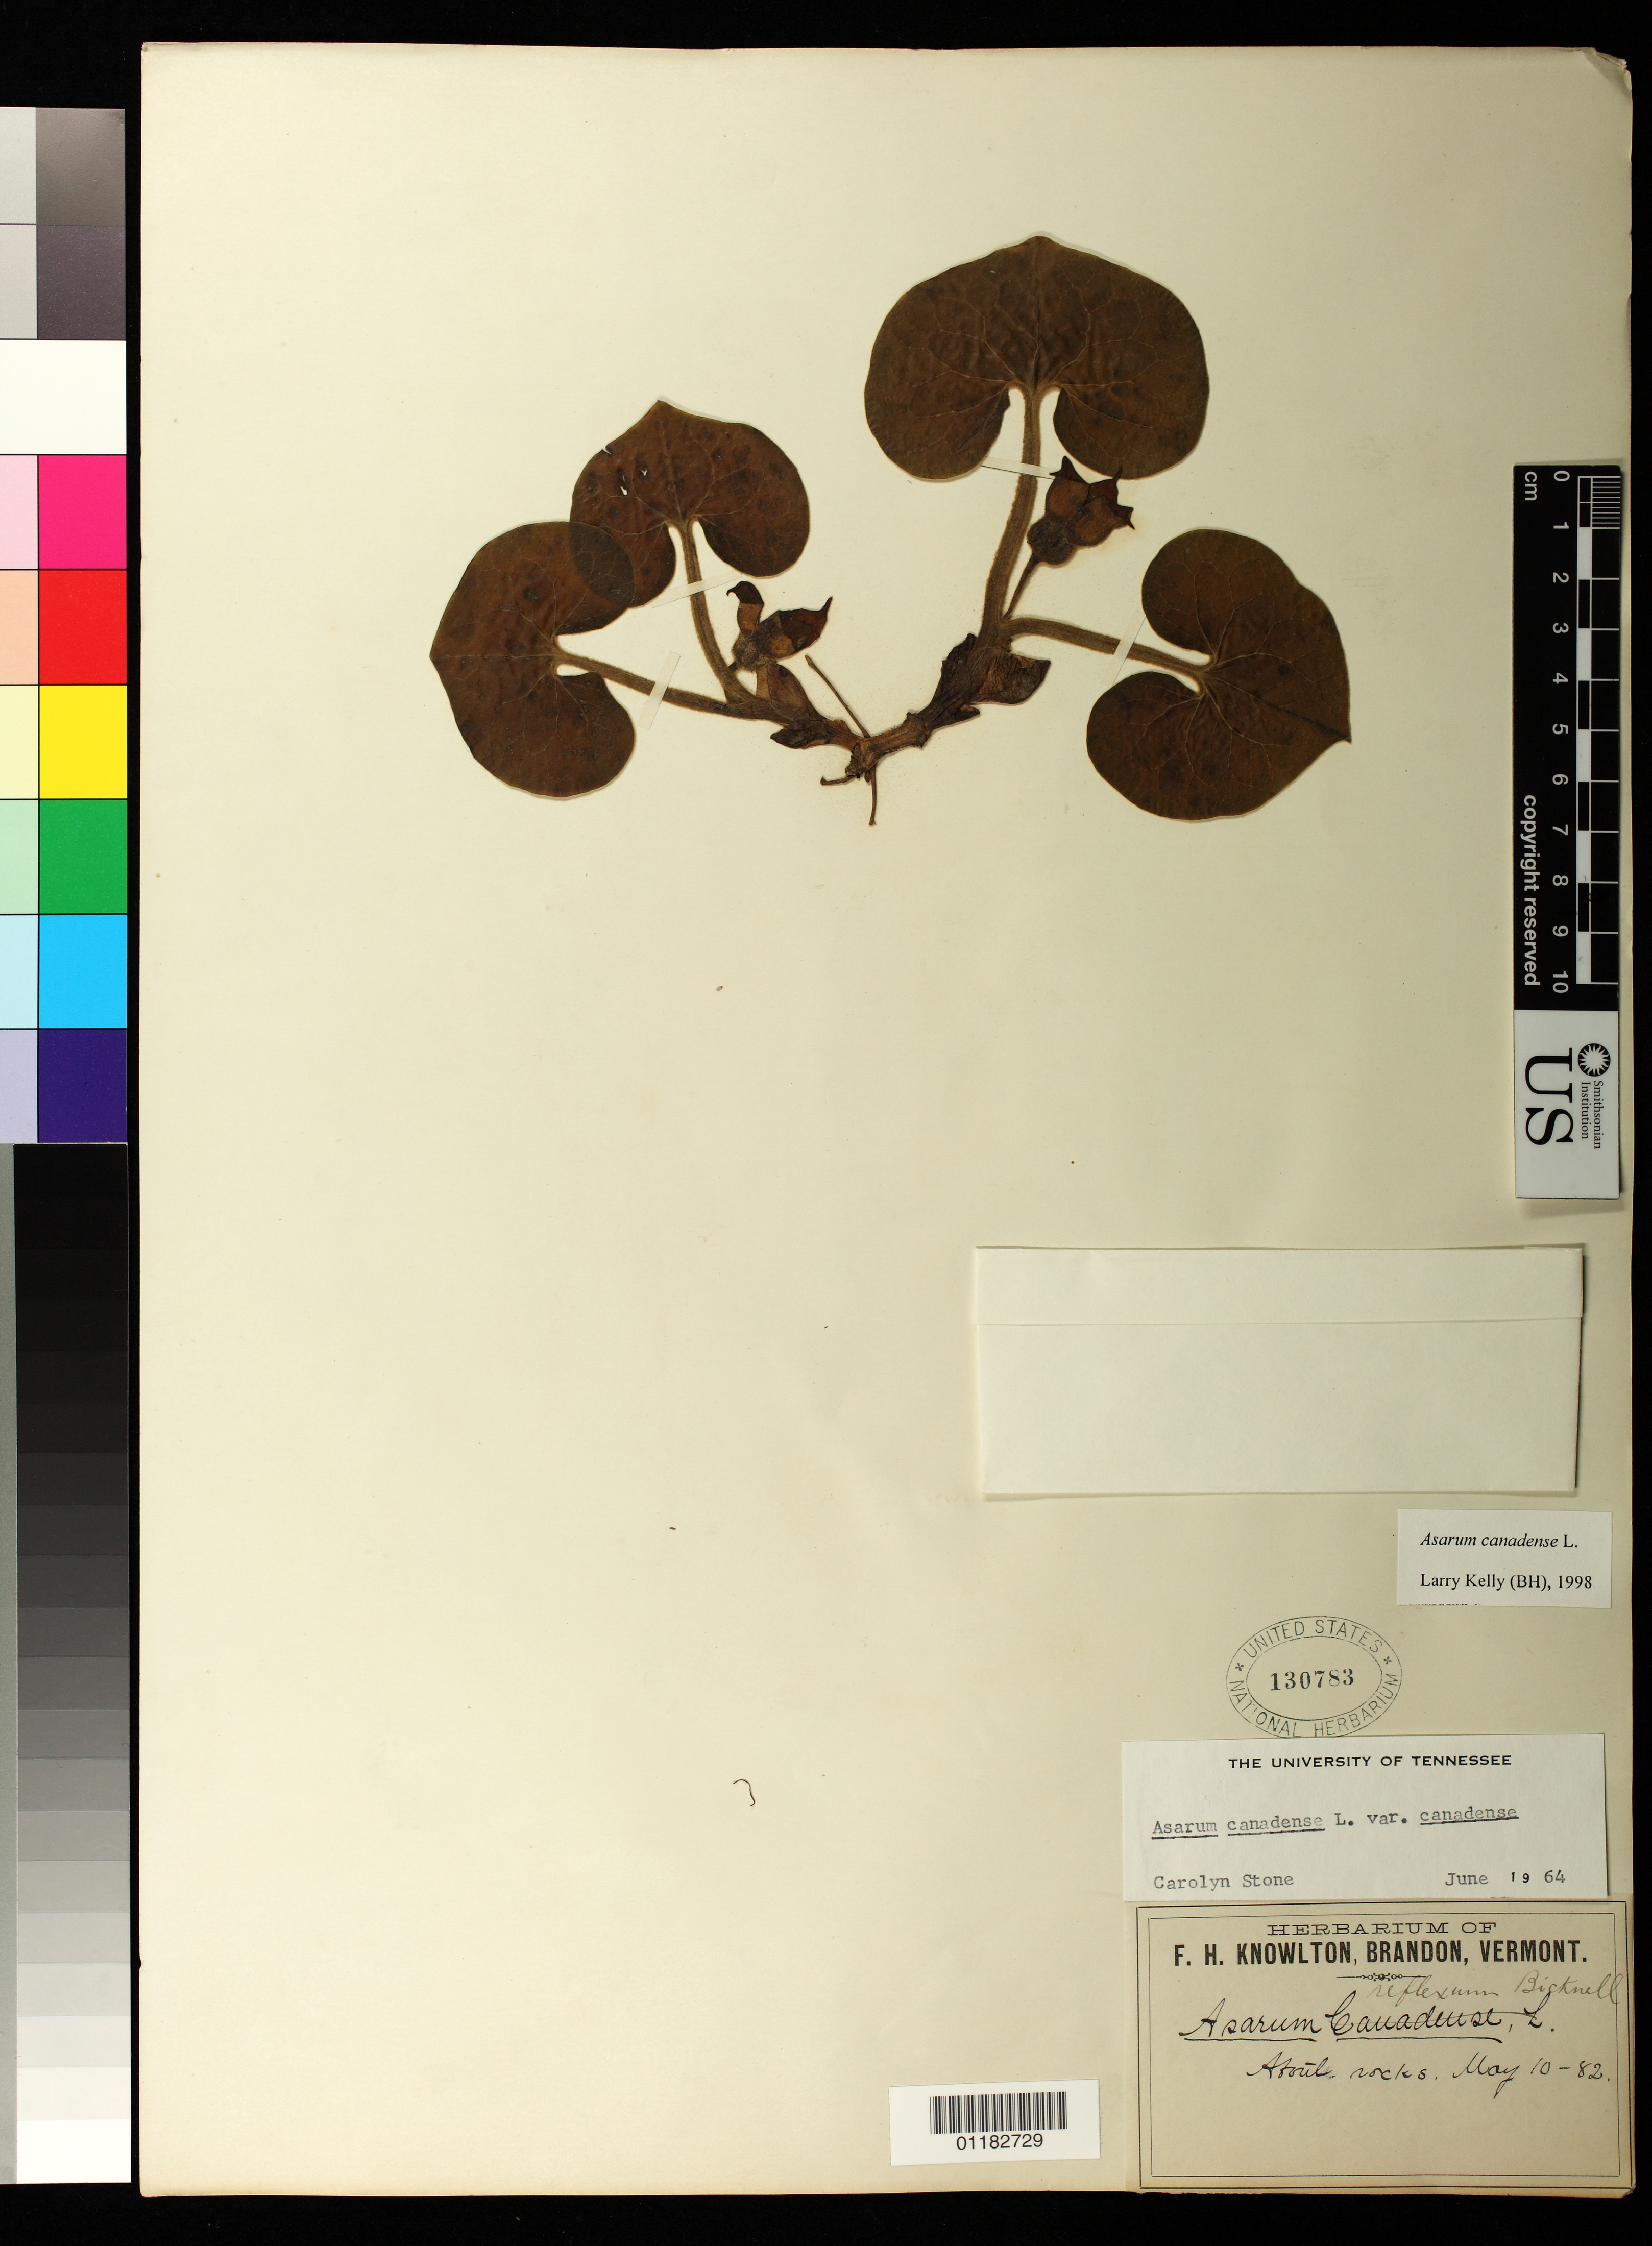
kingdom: Plantae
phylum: Tracheophyta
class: Magnoliopsida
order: Piperales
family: Aristolochiaceae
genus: Asarum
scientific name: Asarum canadense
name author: L.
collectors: F. H. Knowlton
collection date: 1882-05-10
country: United States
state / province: Vermont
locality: Brandon, about rocks.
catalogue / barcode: US 130783